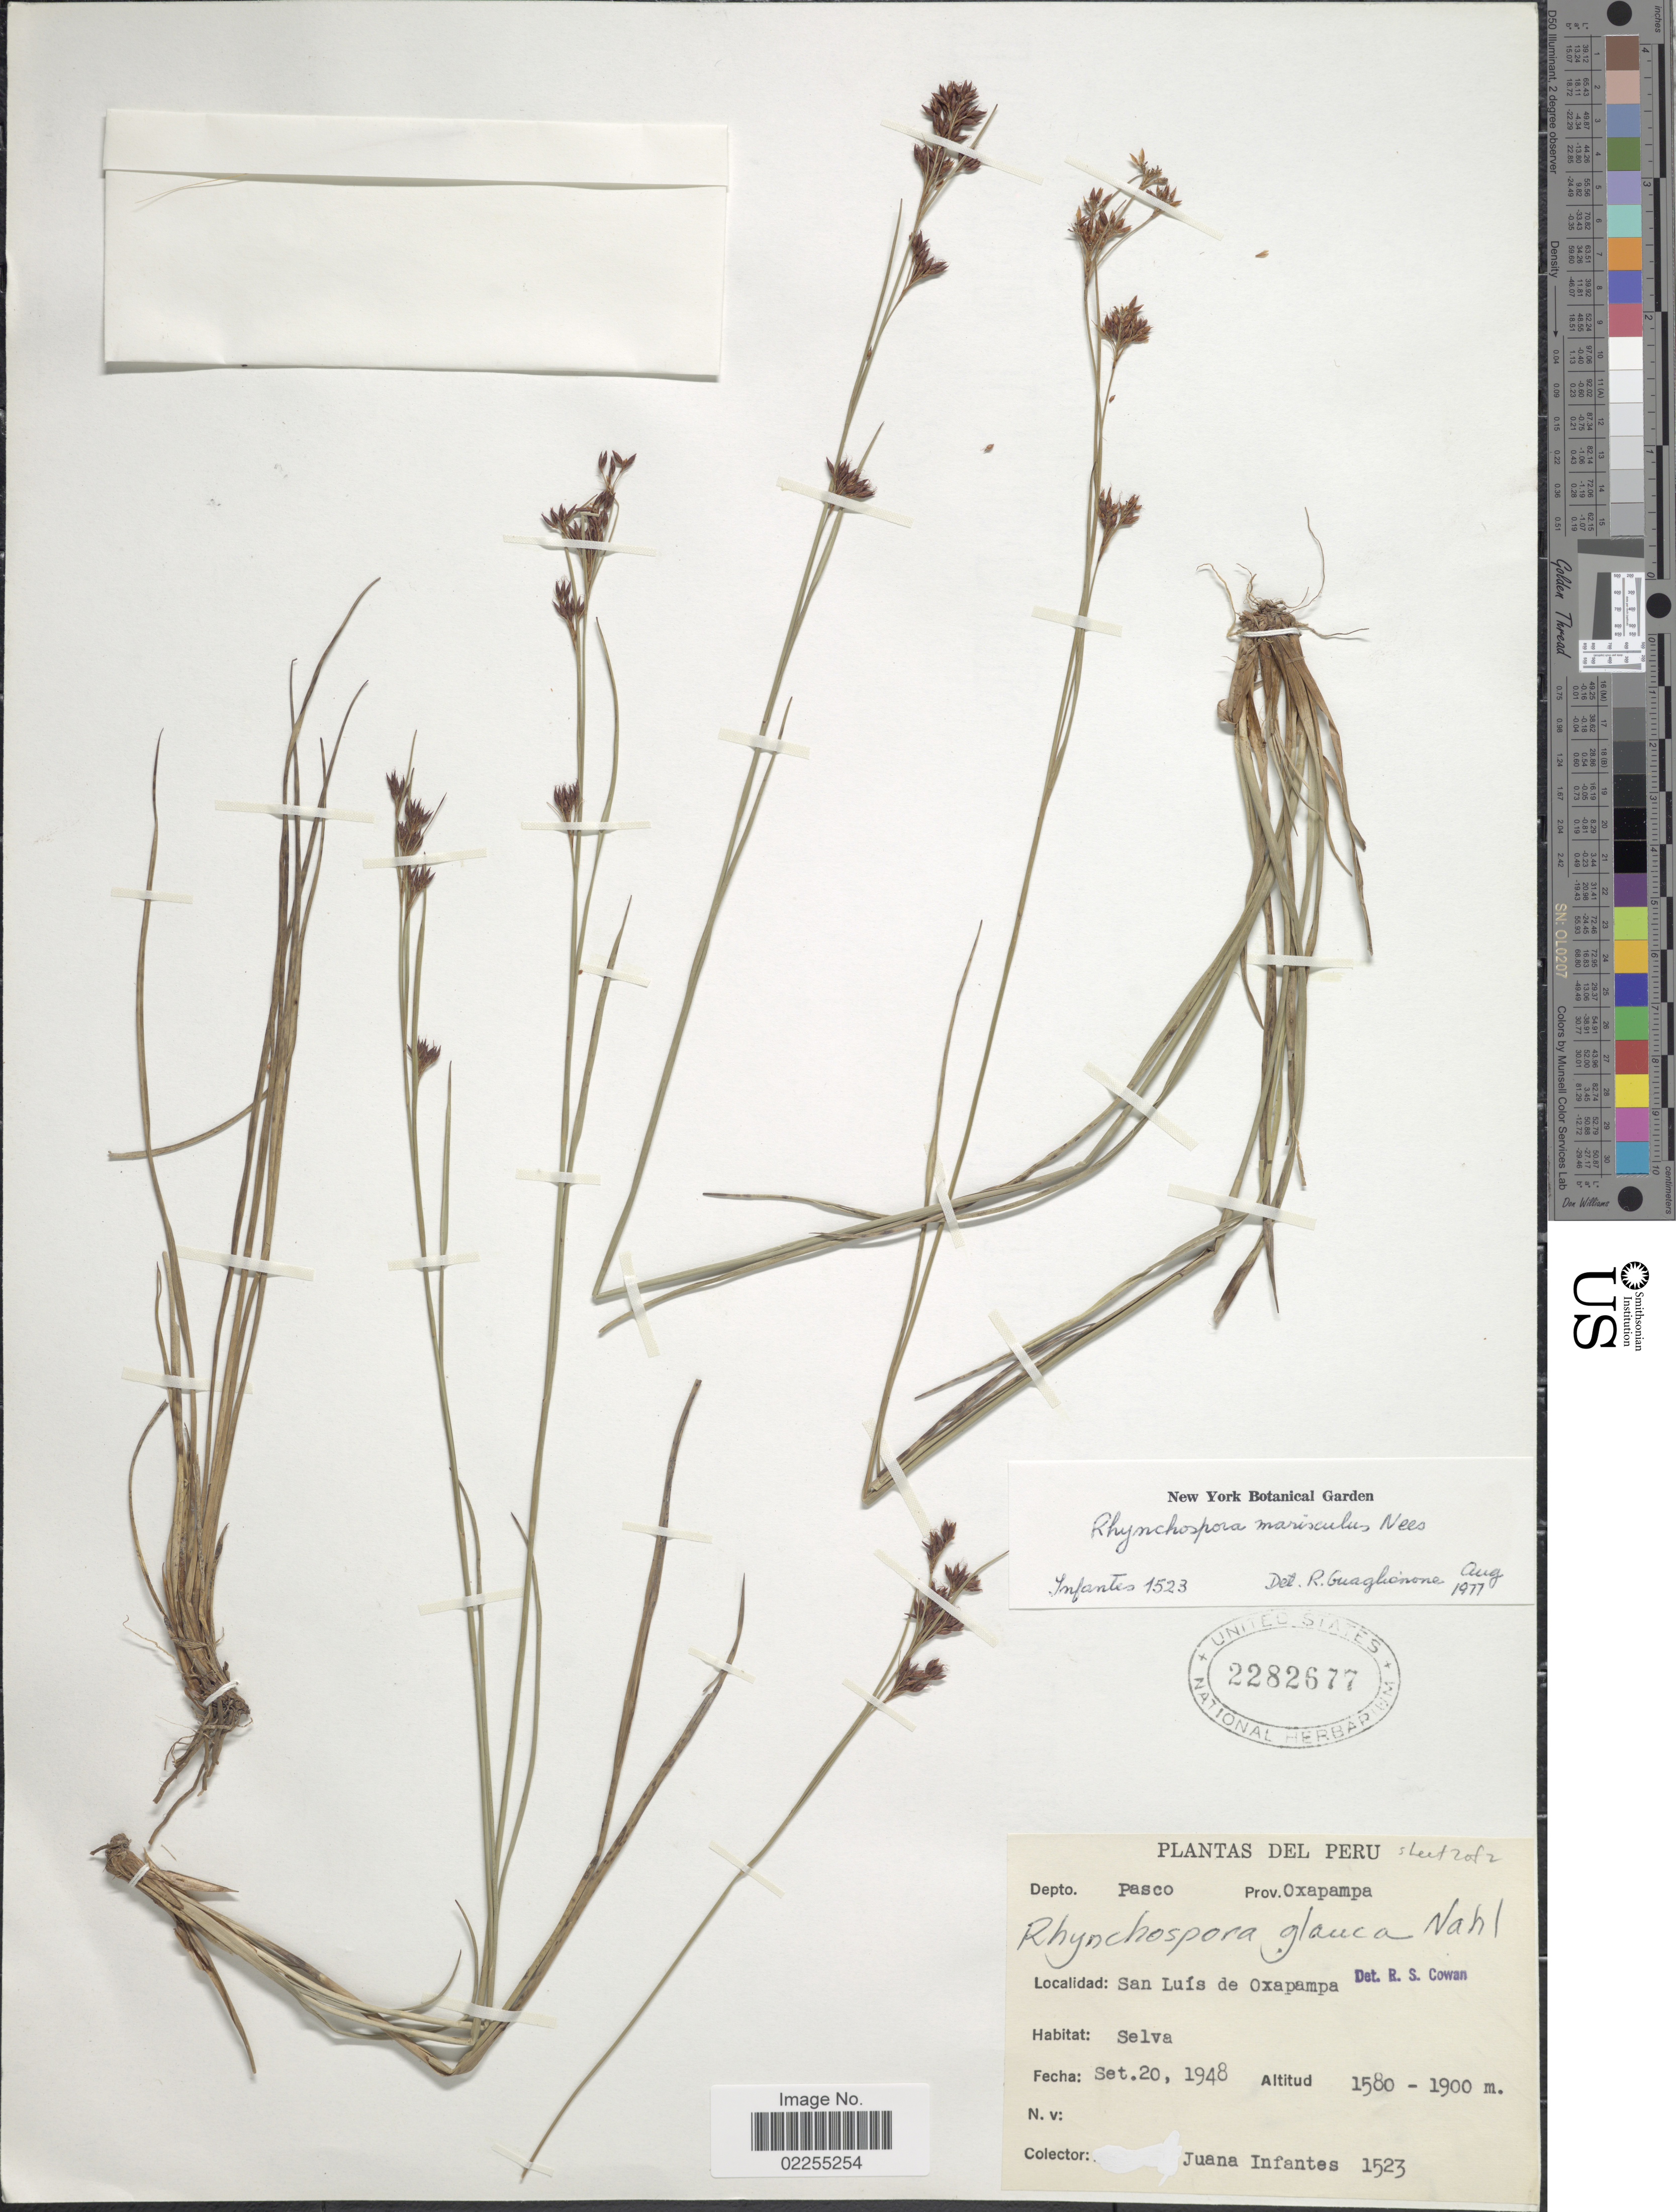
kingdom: Plantae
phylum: Tracheophyta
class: Liliopsida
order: Poales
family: Cyperaceae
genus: Rhynchospora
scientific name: Rhynchospora marisculus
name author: Lindl. & Nees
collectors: J. Infantes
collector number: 1523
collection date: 1948-09-20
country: Peru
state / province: Pasco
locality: Depto. Pasco. Prov. Oxapampa. San Luis de Oxapampa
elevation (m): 1580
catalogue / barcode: US 2282677